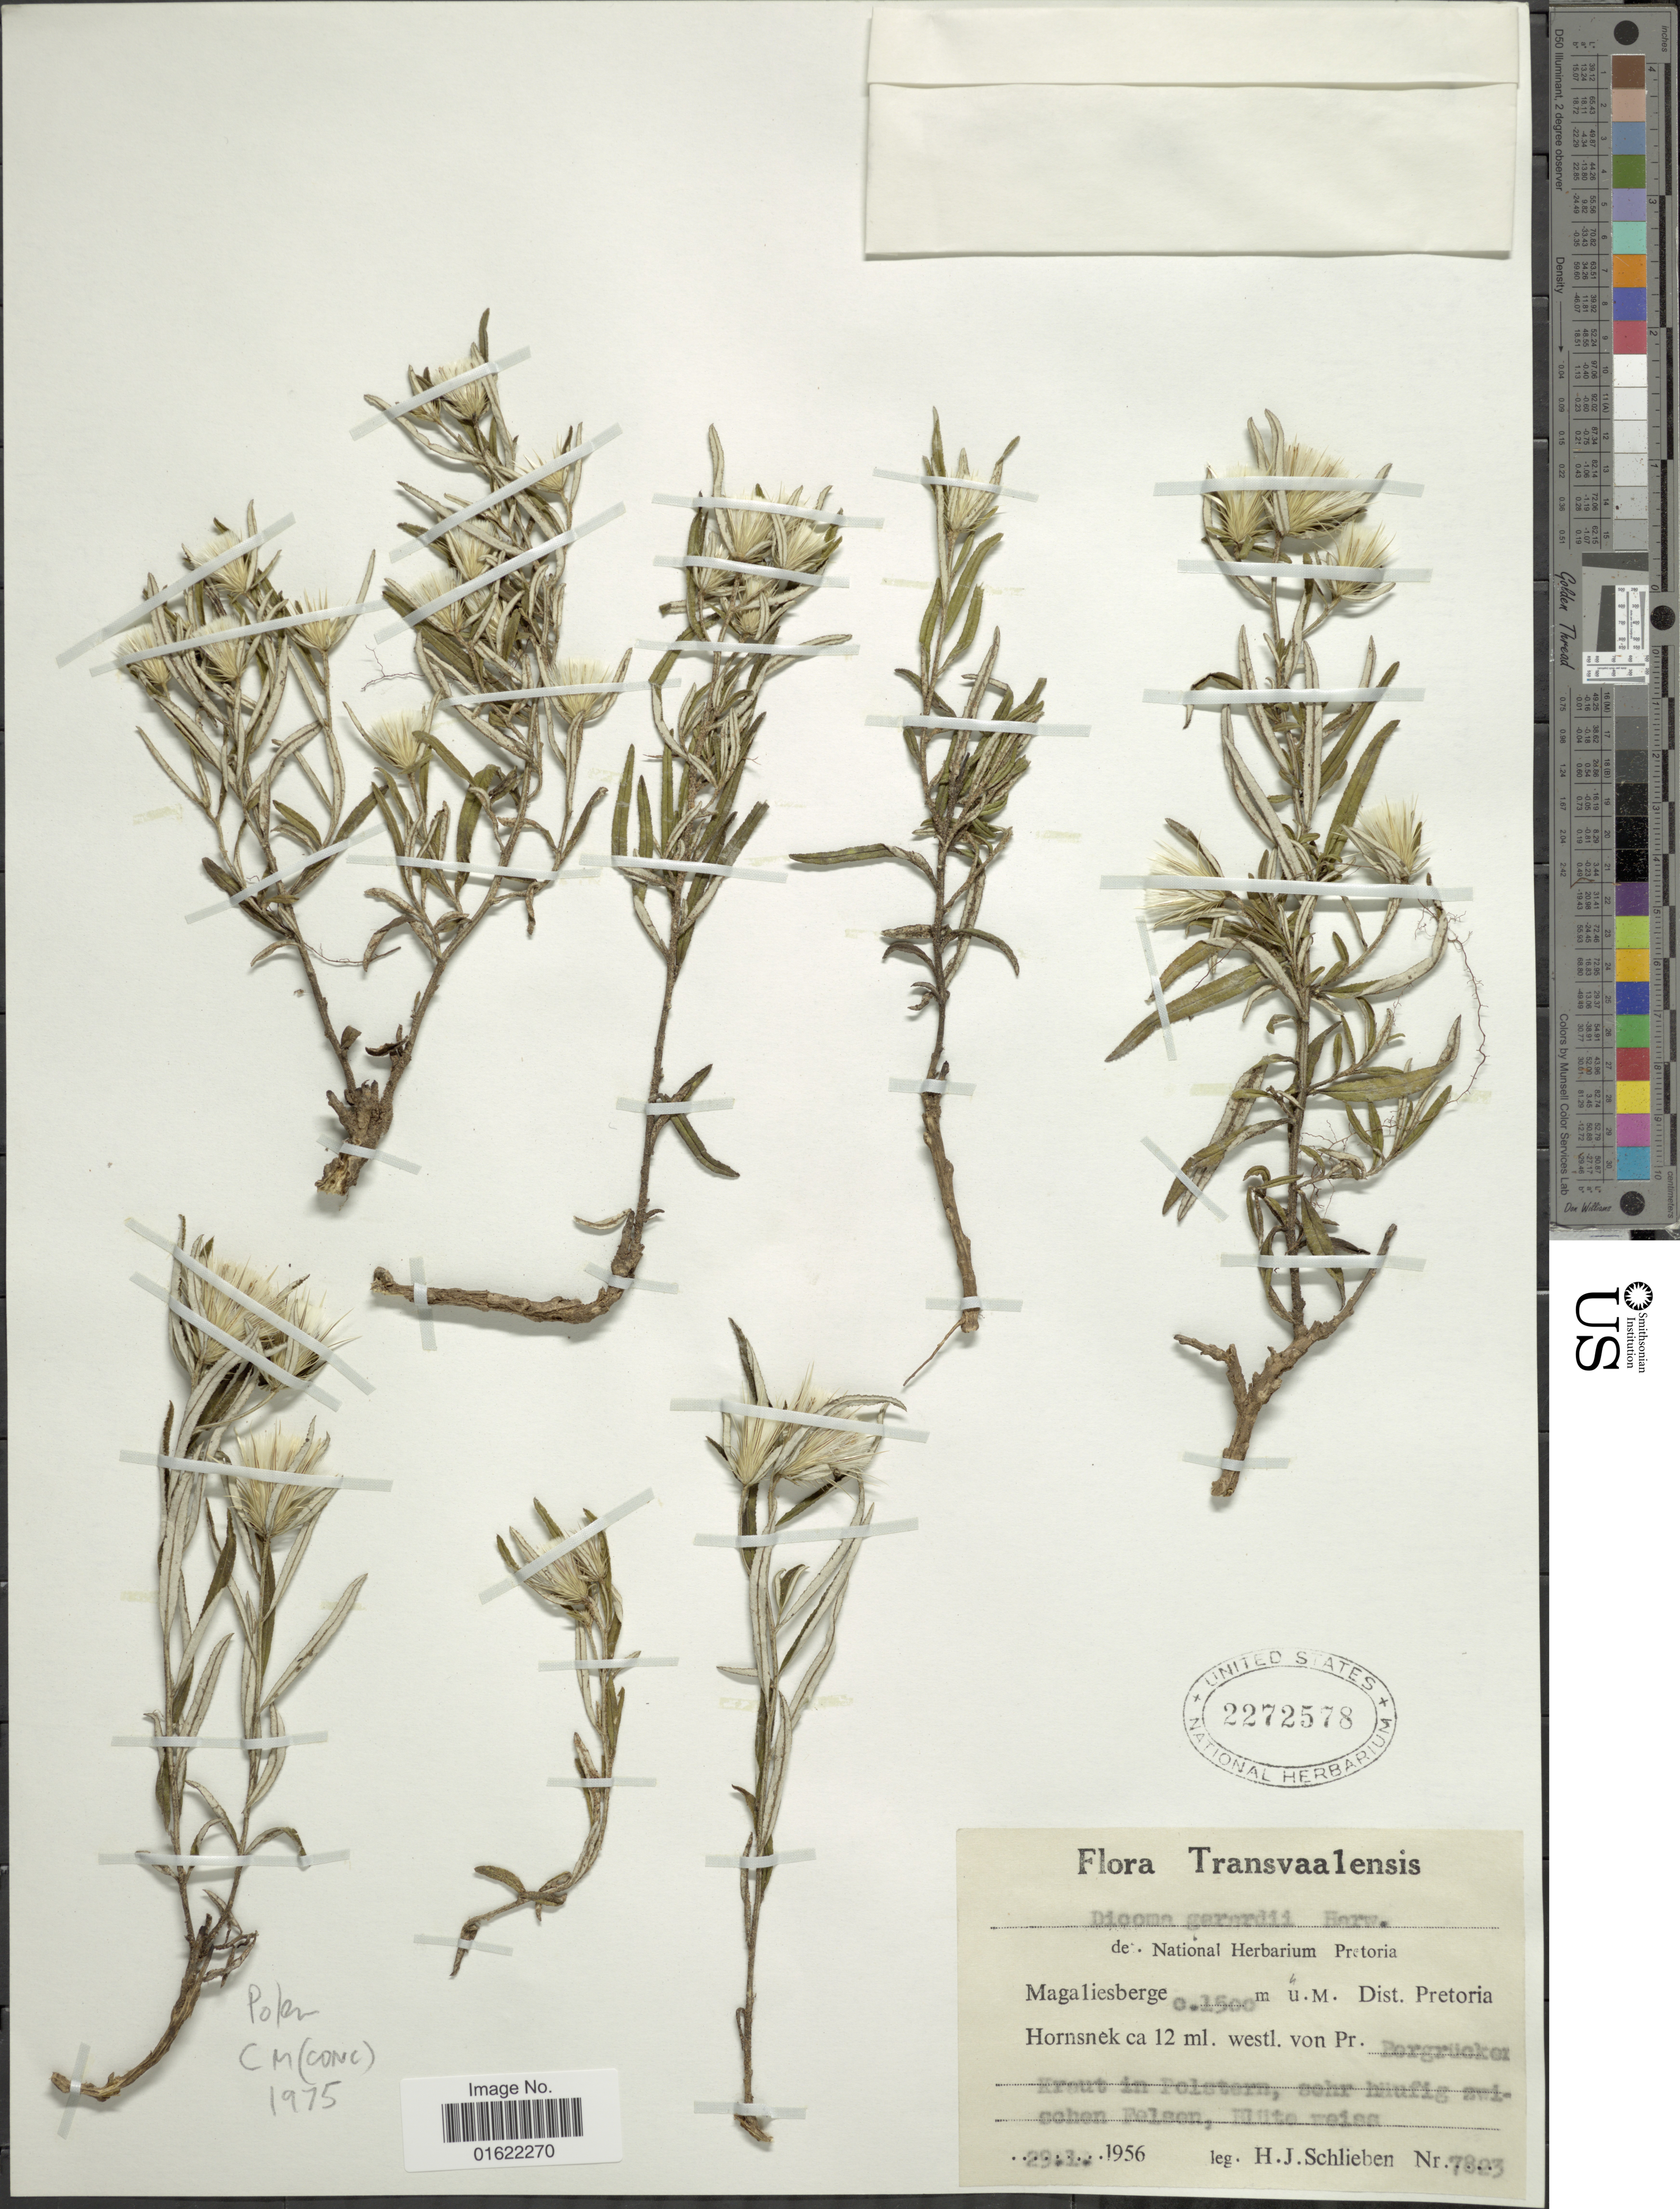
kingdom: Plantae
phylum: Tracheophyta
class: Magnoliopsida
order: Asterales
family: Asteraceae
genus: Dicoma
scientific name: Dicoma gerrardii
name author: Harv. ex F. C. Wilson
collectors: H. J. Schlieben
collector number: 7823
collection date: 1956-01-29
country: South Africa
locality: Magaliesberge u. m. Dist. Pretoria. Hornsnek 12 ml. westl. von Pr.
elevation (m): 1500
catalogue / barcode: US 2272578